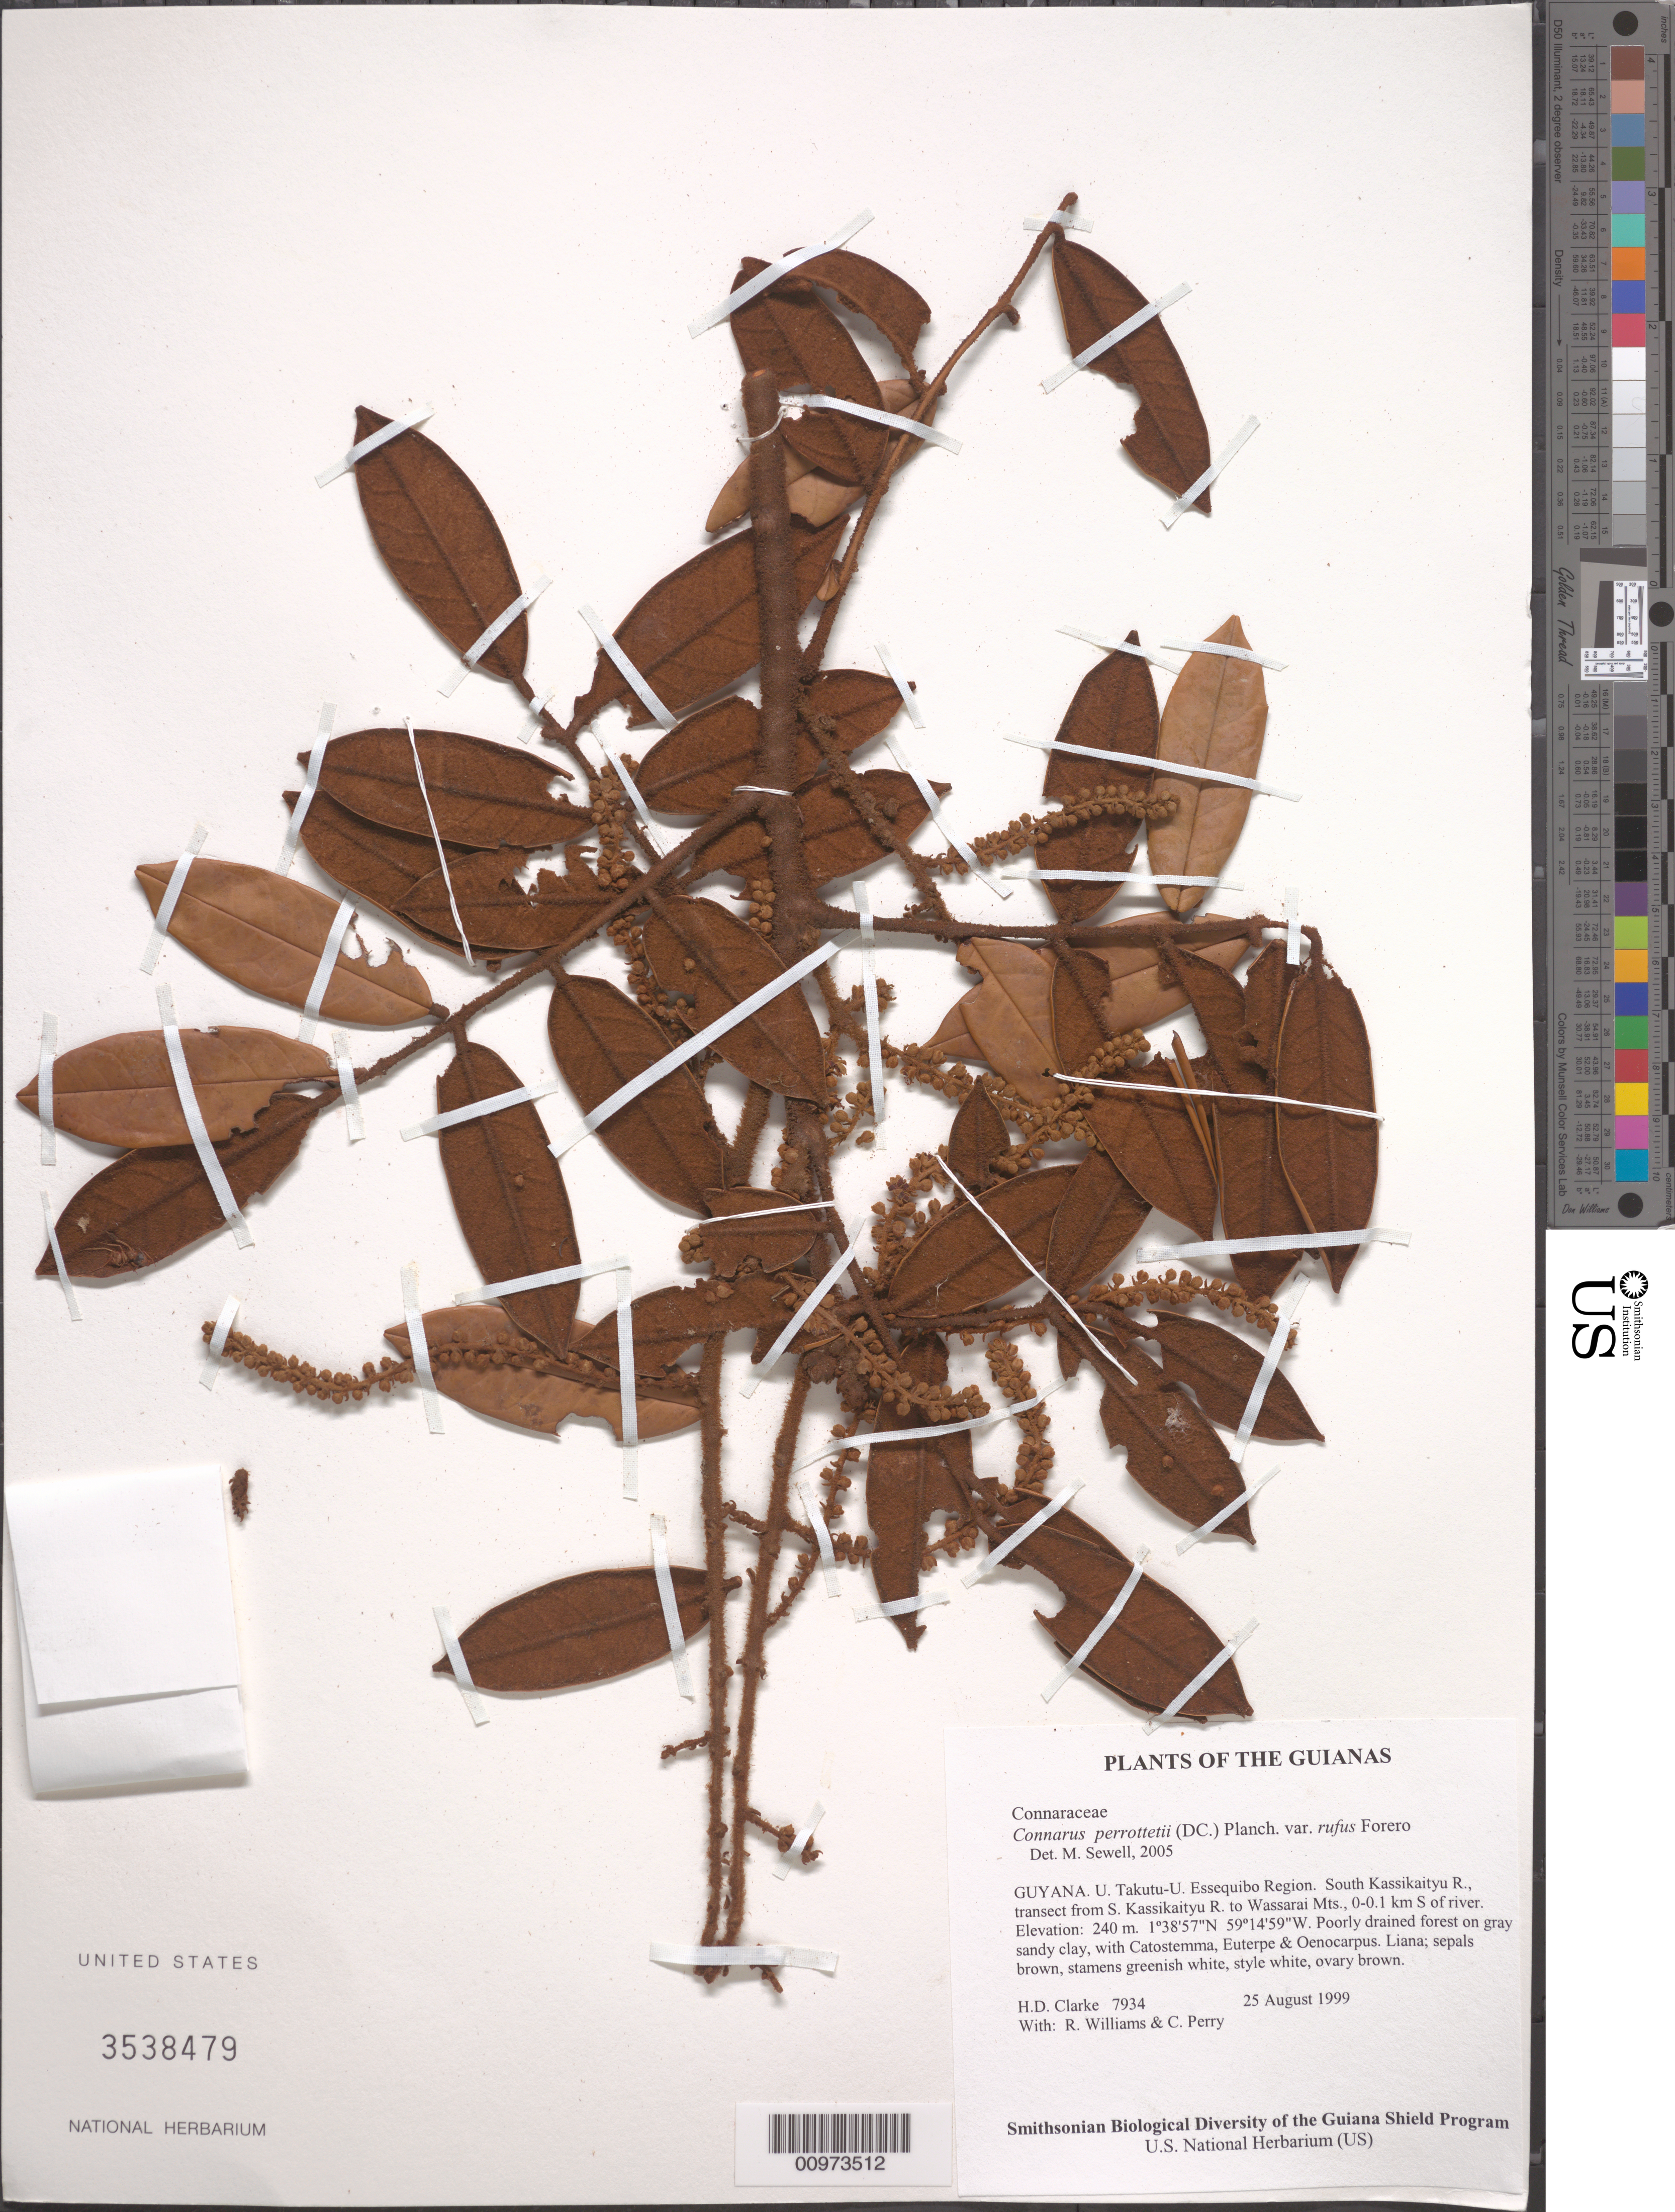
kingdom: Plantae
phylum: Tracheophyta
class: Magnoliopsida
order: Oxalidales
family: Connaraceae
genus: Connarus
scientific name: Connarus perrottetii var. rufus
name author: Forero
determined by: Sewell, M.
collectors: H. D. Clarke, R. Williams & C. Perry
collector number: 7934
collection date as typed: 25 August 1999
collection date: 1999-08-25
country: Guyana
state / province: U. Takutu-U. Essequibo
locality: South Kassikaityu R., transect from S. Kassikaityu R. to Wassarai Mts., 0-0.1 km S of river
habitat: Poorly drained forest on gray sandy clay, with Catostemma, Euterpe & Oenocarpus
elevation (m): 240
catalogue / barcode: US 3538479